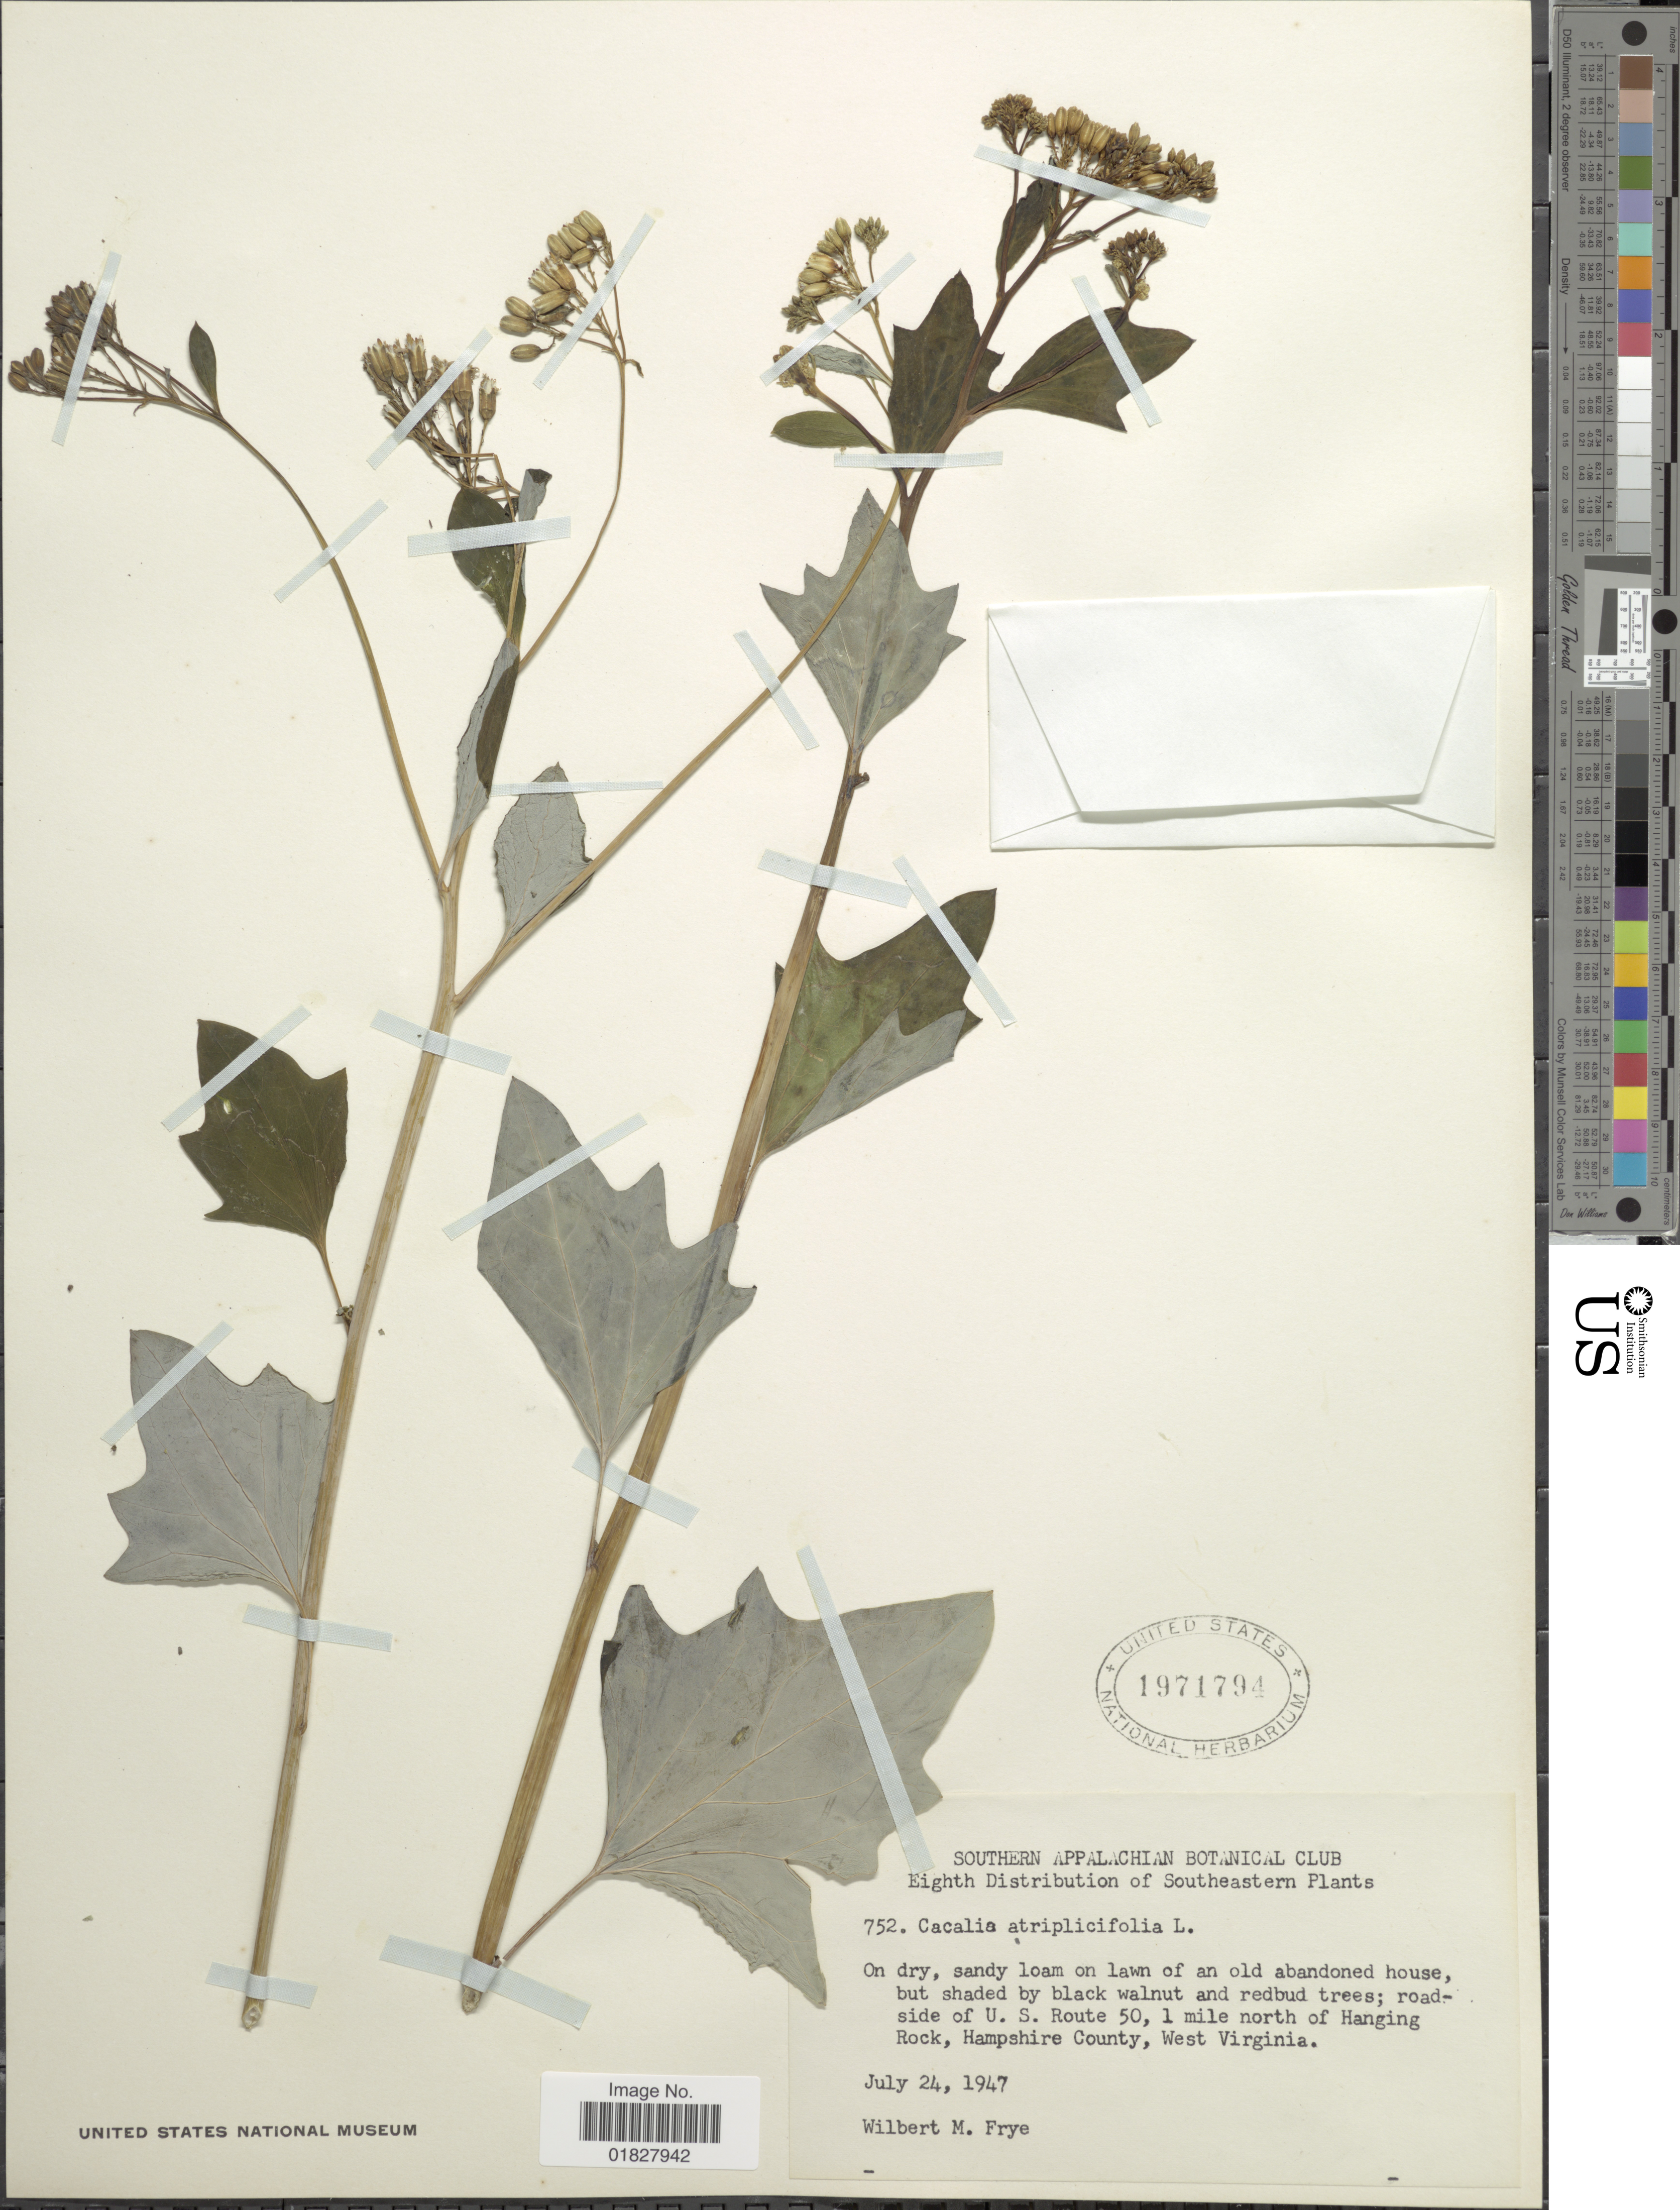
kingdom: Plantae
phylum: Tracheophyta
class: Magnoliopsida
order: Asterales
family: Asteraceae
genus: Arnoglossum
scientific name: Arnoglossum atriplicifolium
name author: (L.) H. Rob.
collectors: W. Frye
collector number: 752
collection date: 1947-07-24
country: United States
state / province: West Virginia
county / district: Hampshire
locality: Southeastern, roadside of U.S. Route 50, 1 mile north of Hanging Rock, Hampshire County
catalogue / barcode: US 1971794